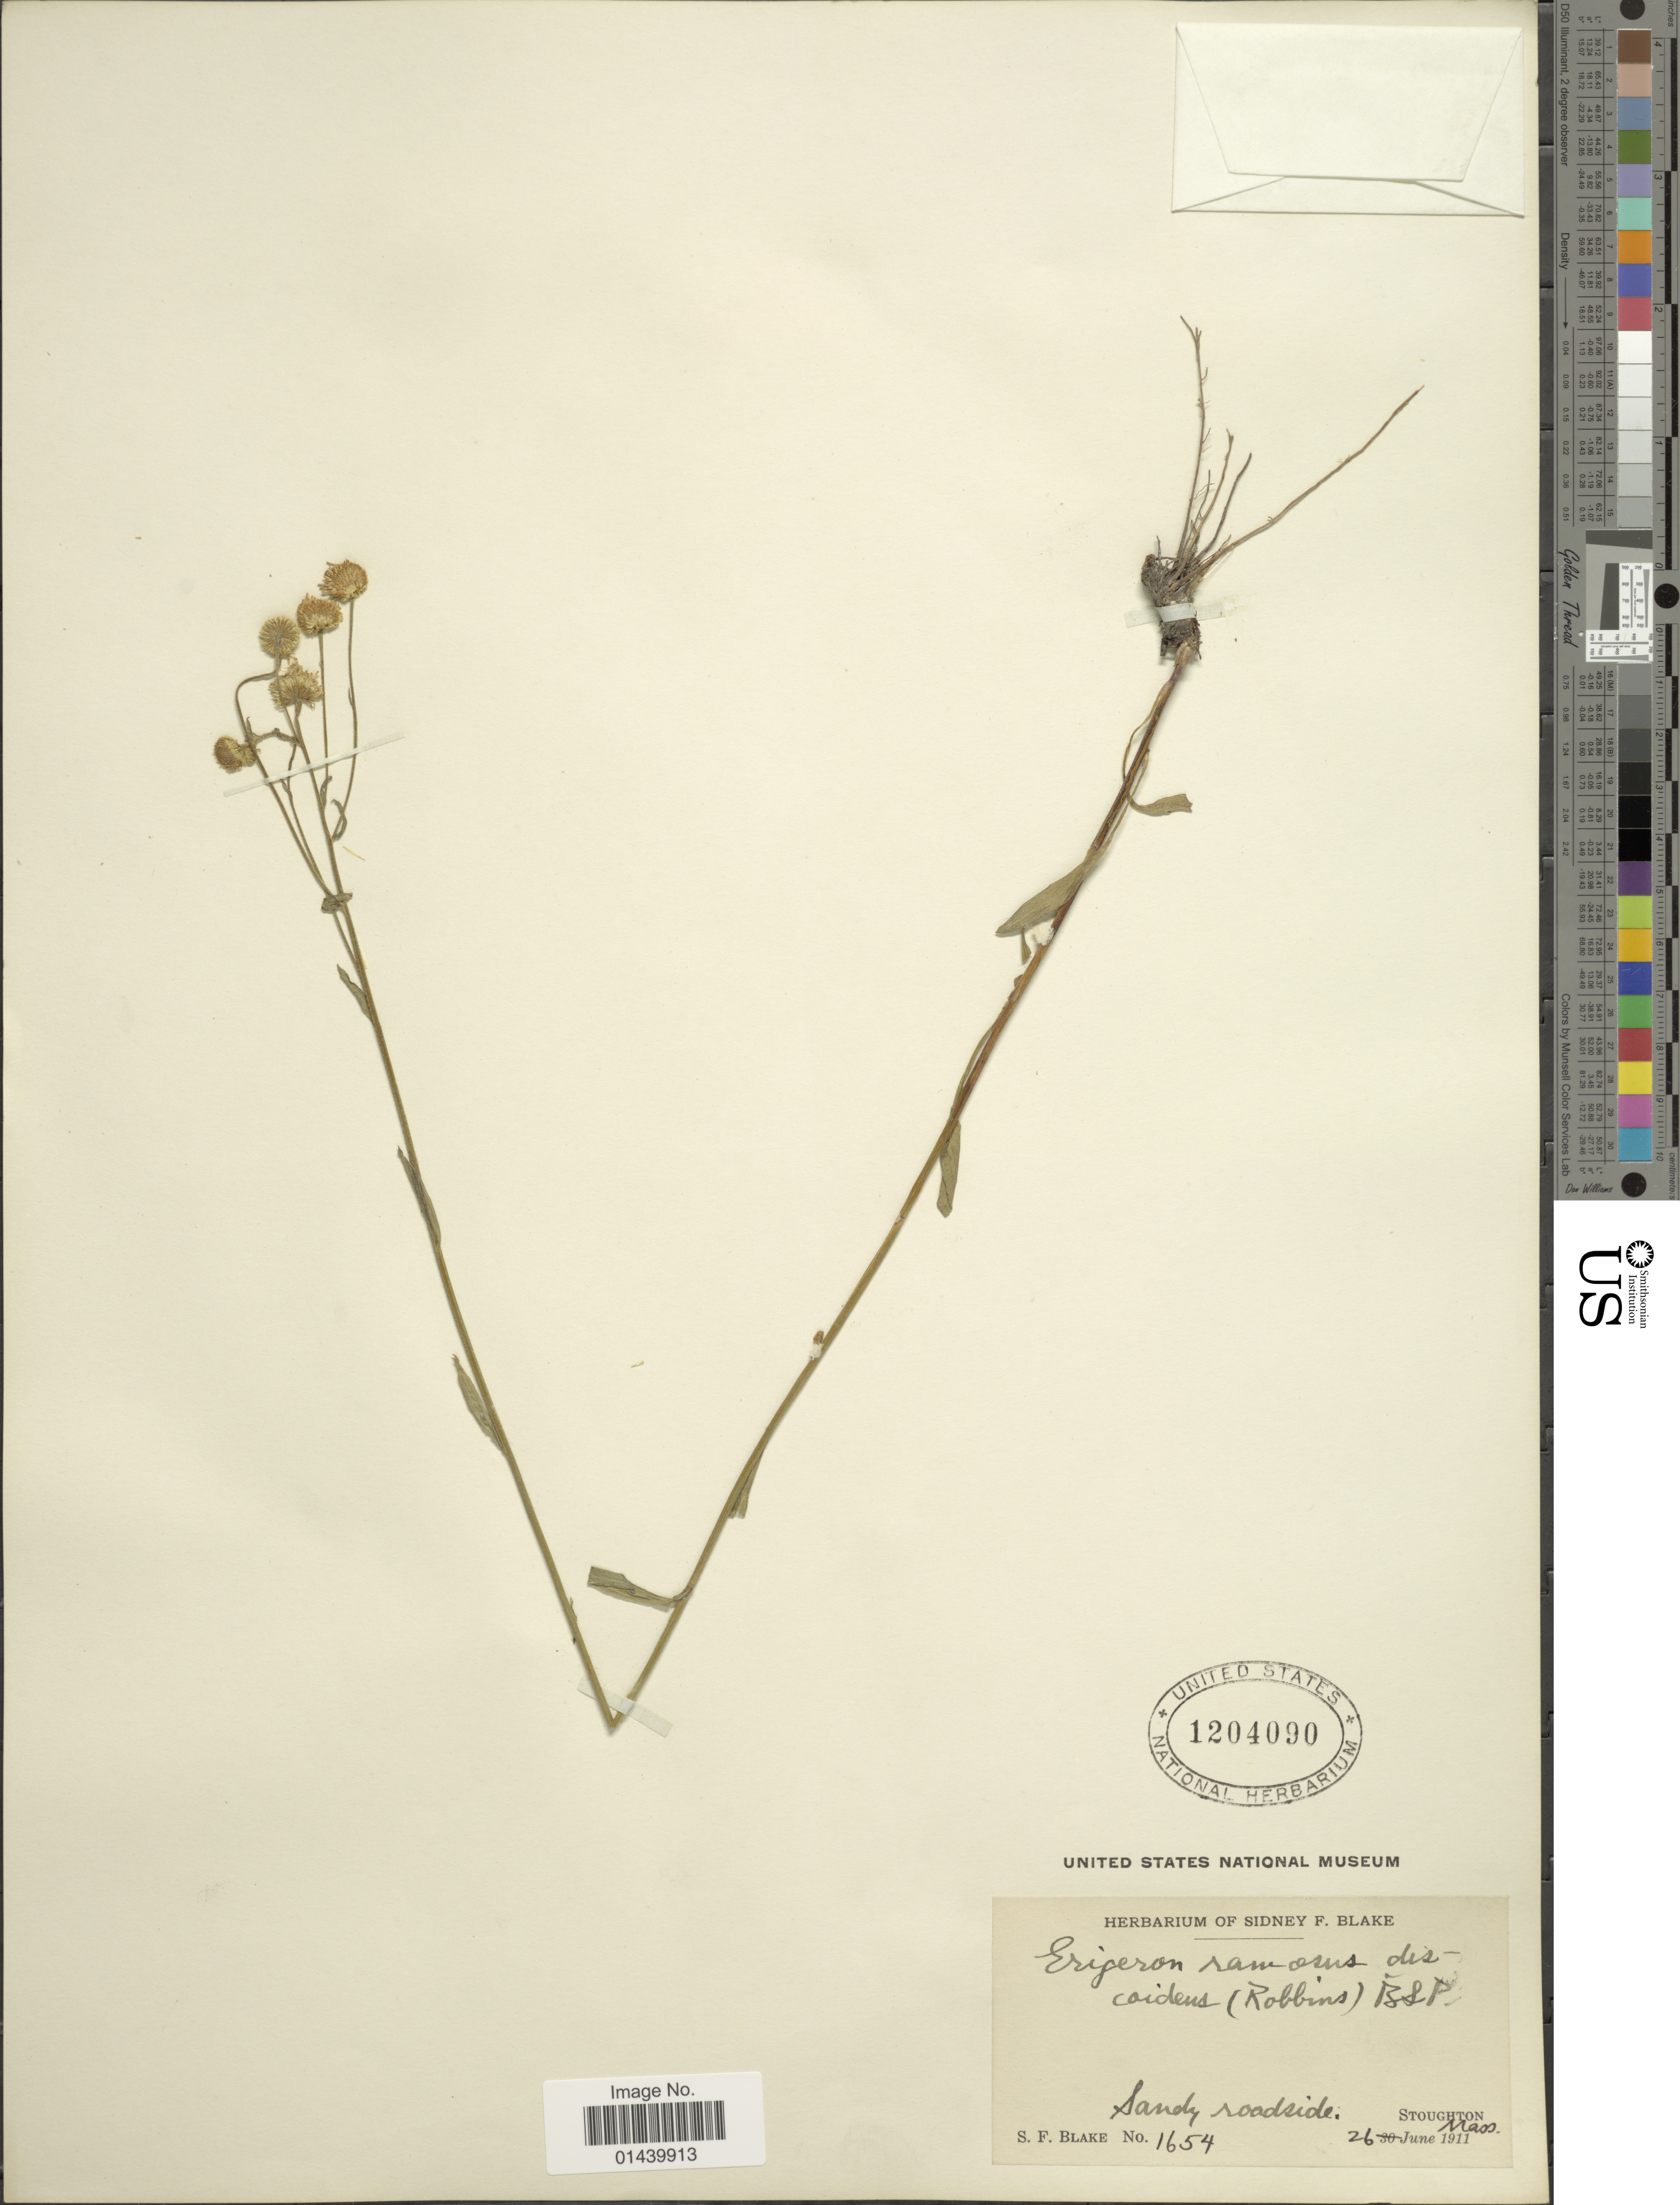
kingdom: Plantae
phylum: Tracheophyta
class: Magnoliopsida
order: Asterales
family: Asteraceae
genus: Erigeron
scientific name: Erigeron strigosus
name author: Muhl. ex Willd.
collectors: S. Blake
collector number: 1654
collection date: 1911-06-26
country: United States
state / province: Massachusetts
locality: Stoughton Mass. Sandy roadside.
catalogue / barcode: US 1204090